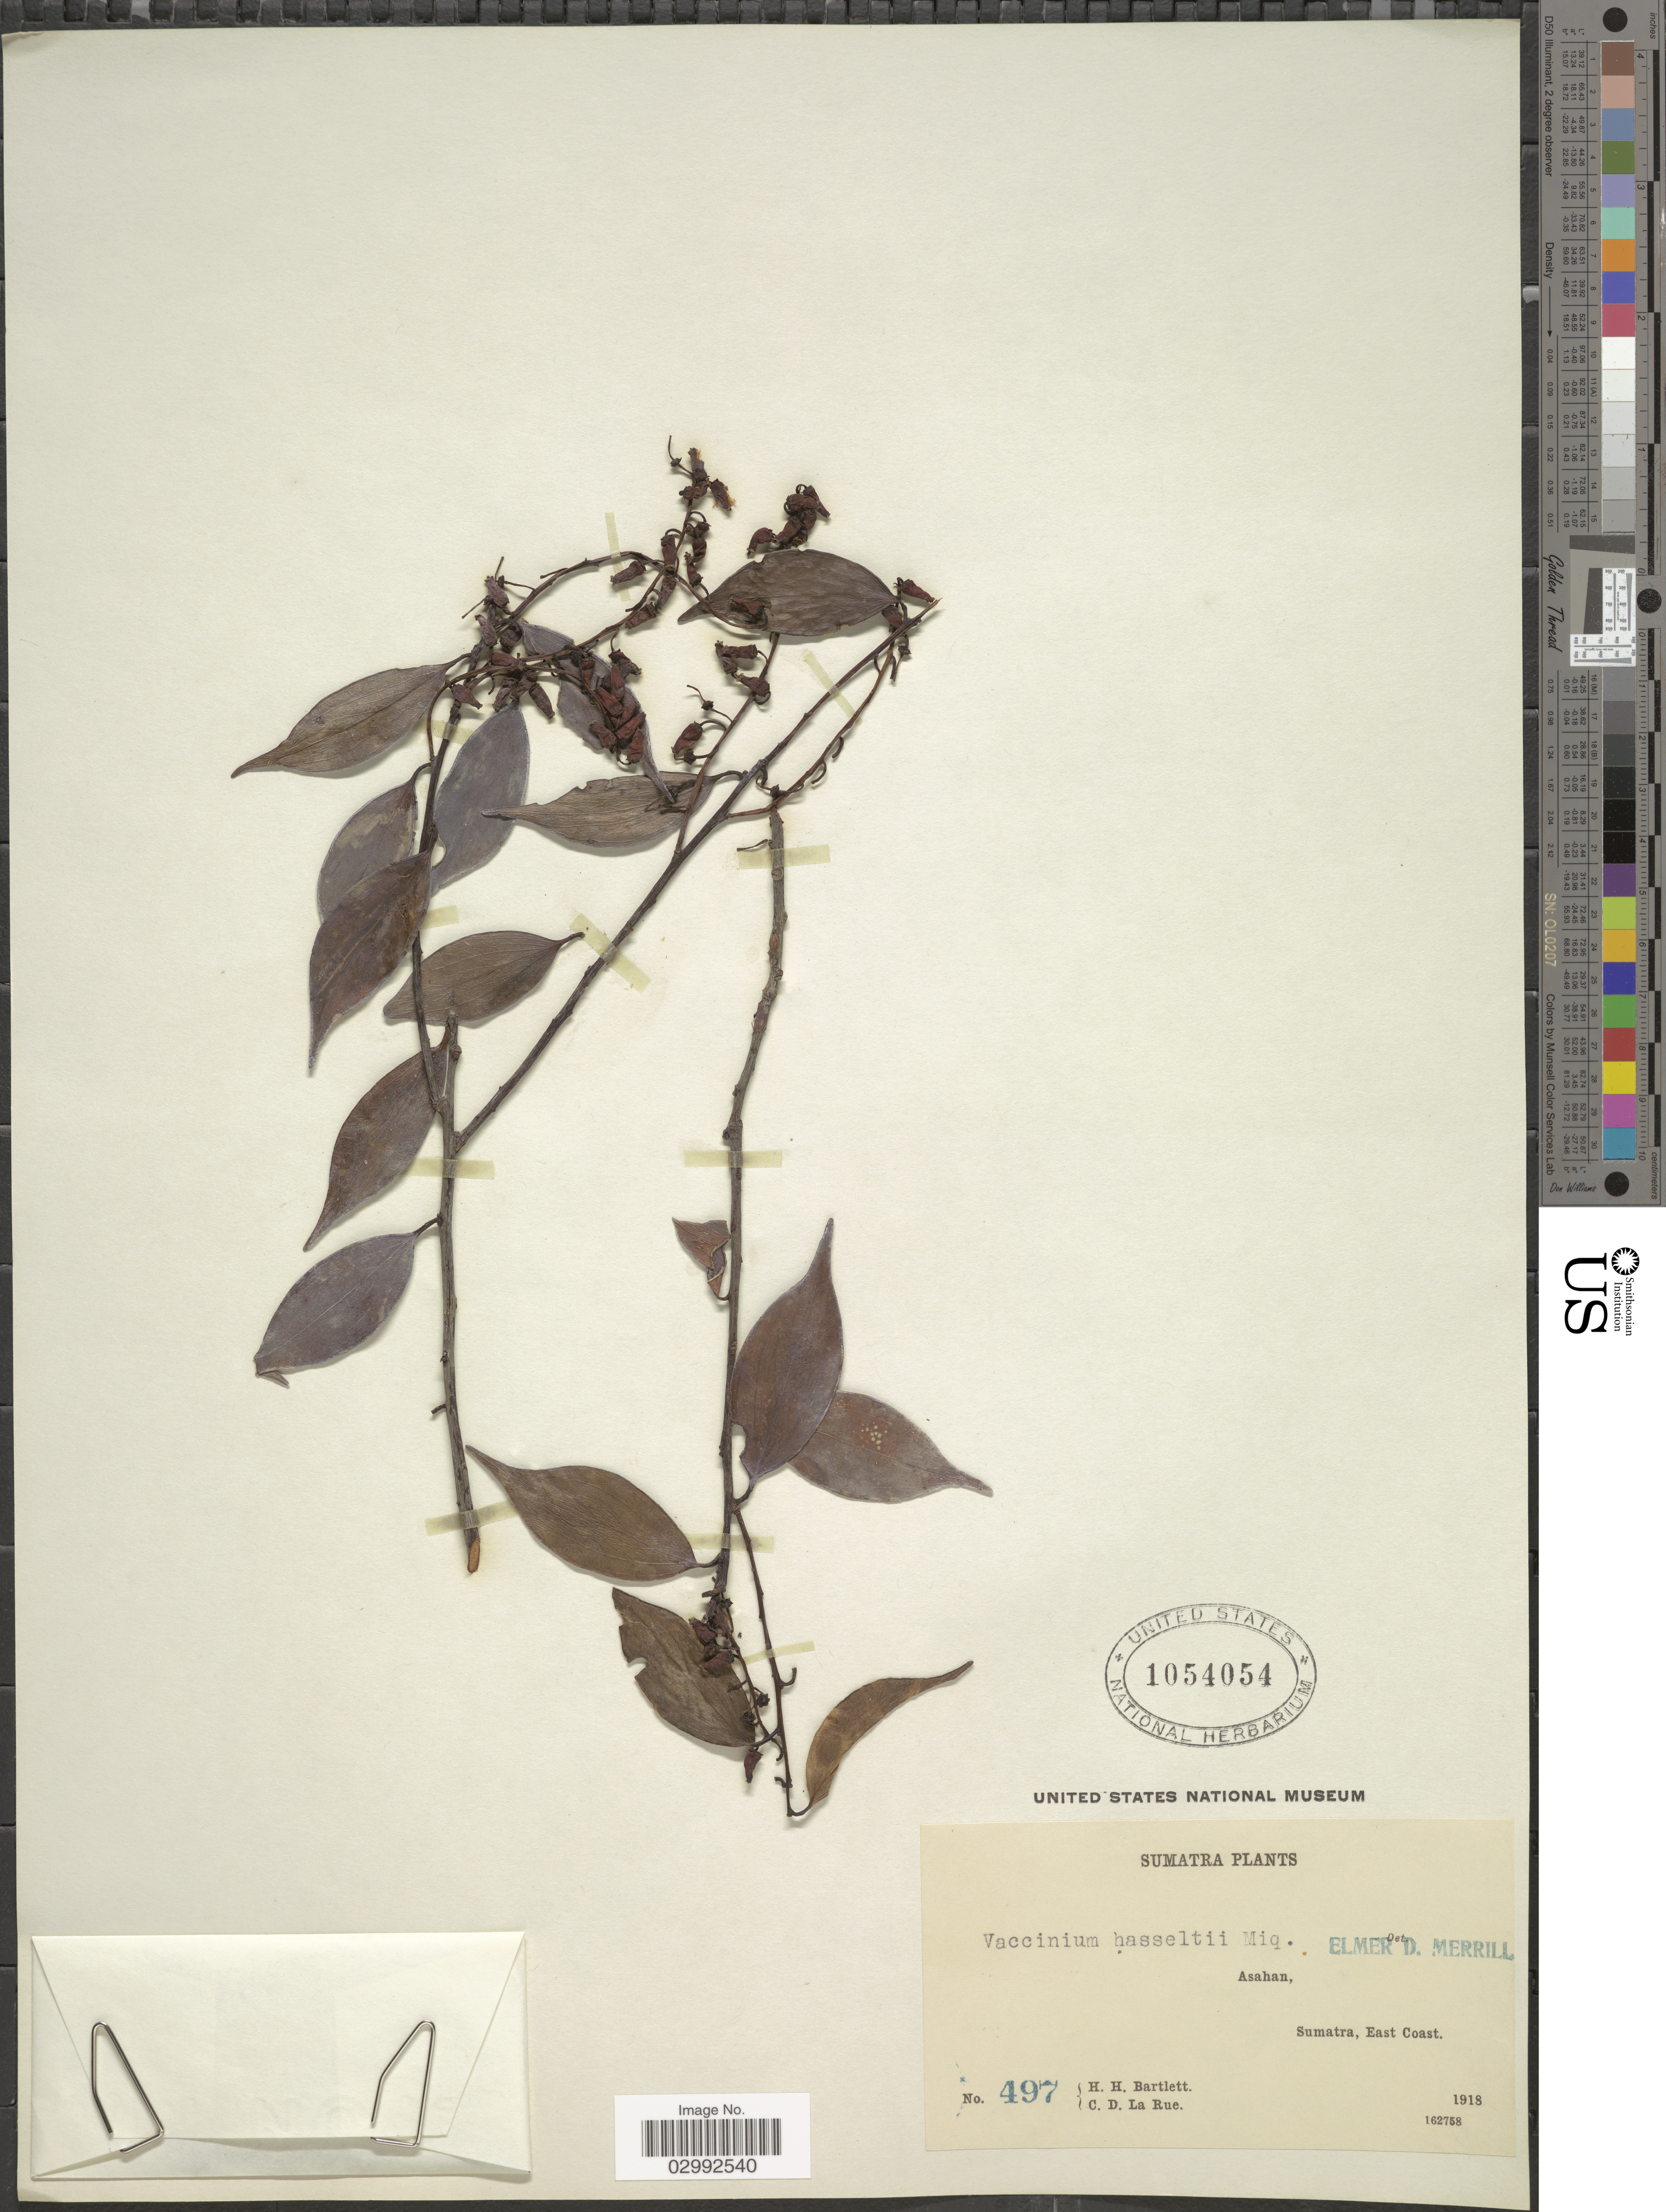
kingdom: Plantae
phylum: Tracheophyta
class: Magnoliopsida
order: Ericales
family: Ericaceae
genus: Vaccinium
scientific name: Vaccinium hasseltii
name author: Miq.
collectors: H. H. Bartlett & C. La Rue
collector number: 497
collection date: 1918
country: Indonesia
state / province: Sumatra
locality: Asahan, Sumatra, East Coast.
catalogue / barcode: US 1054054